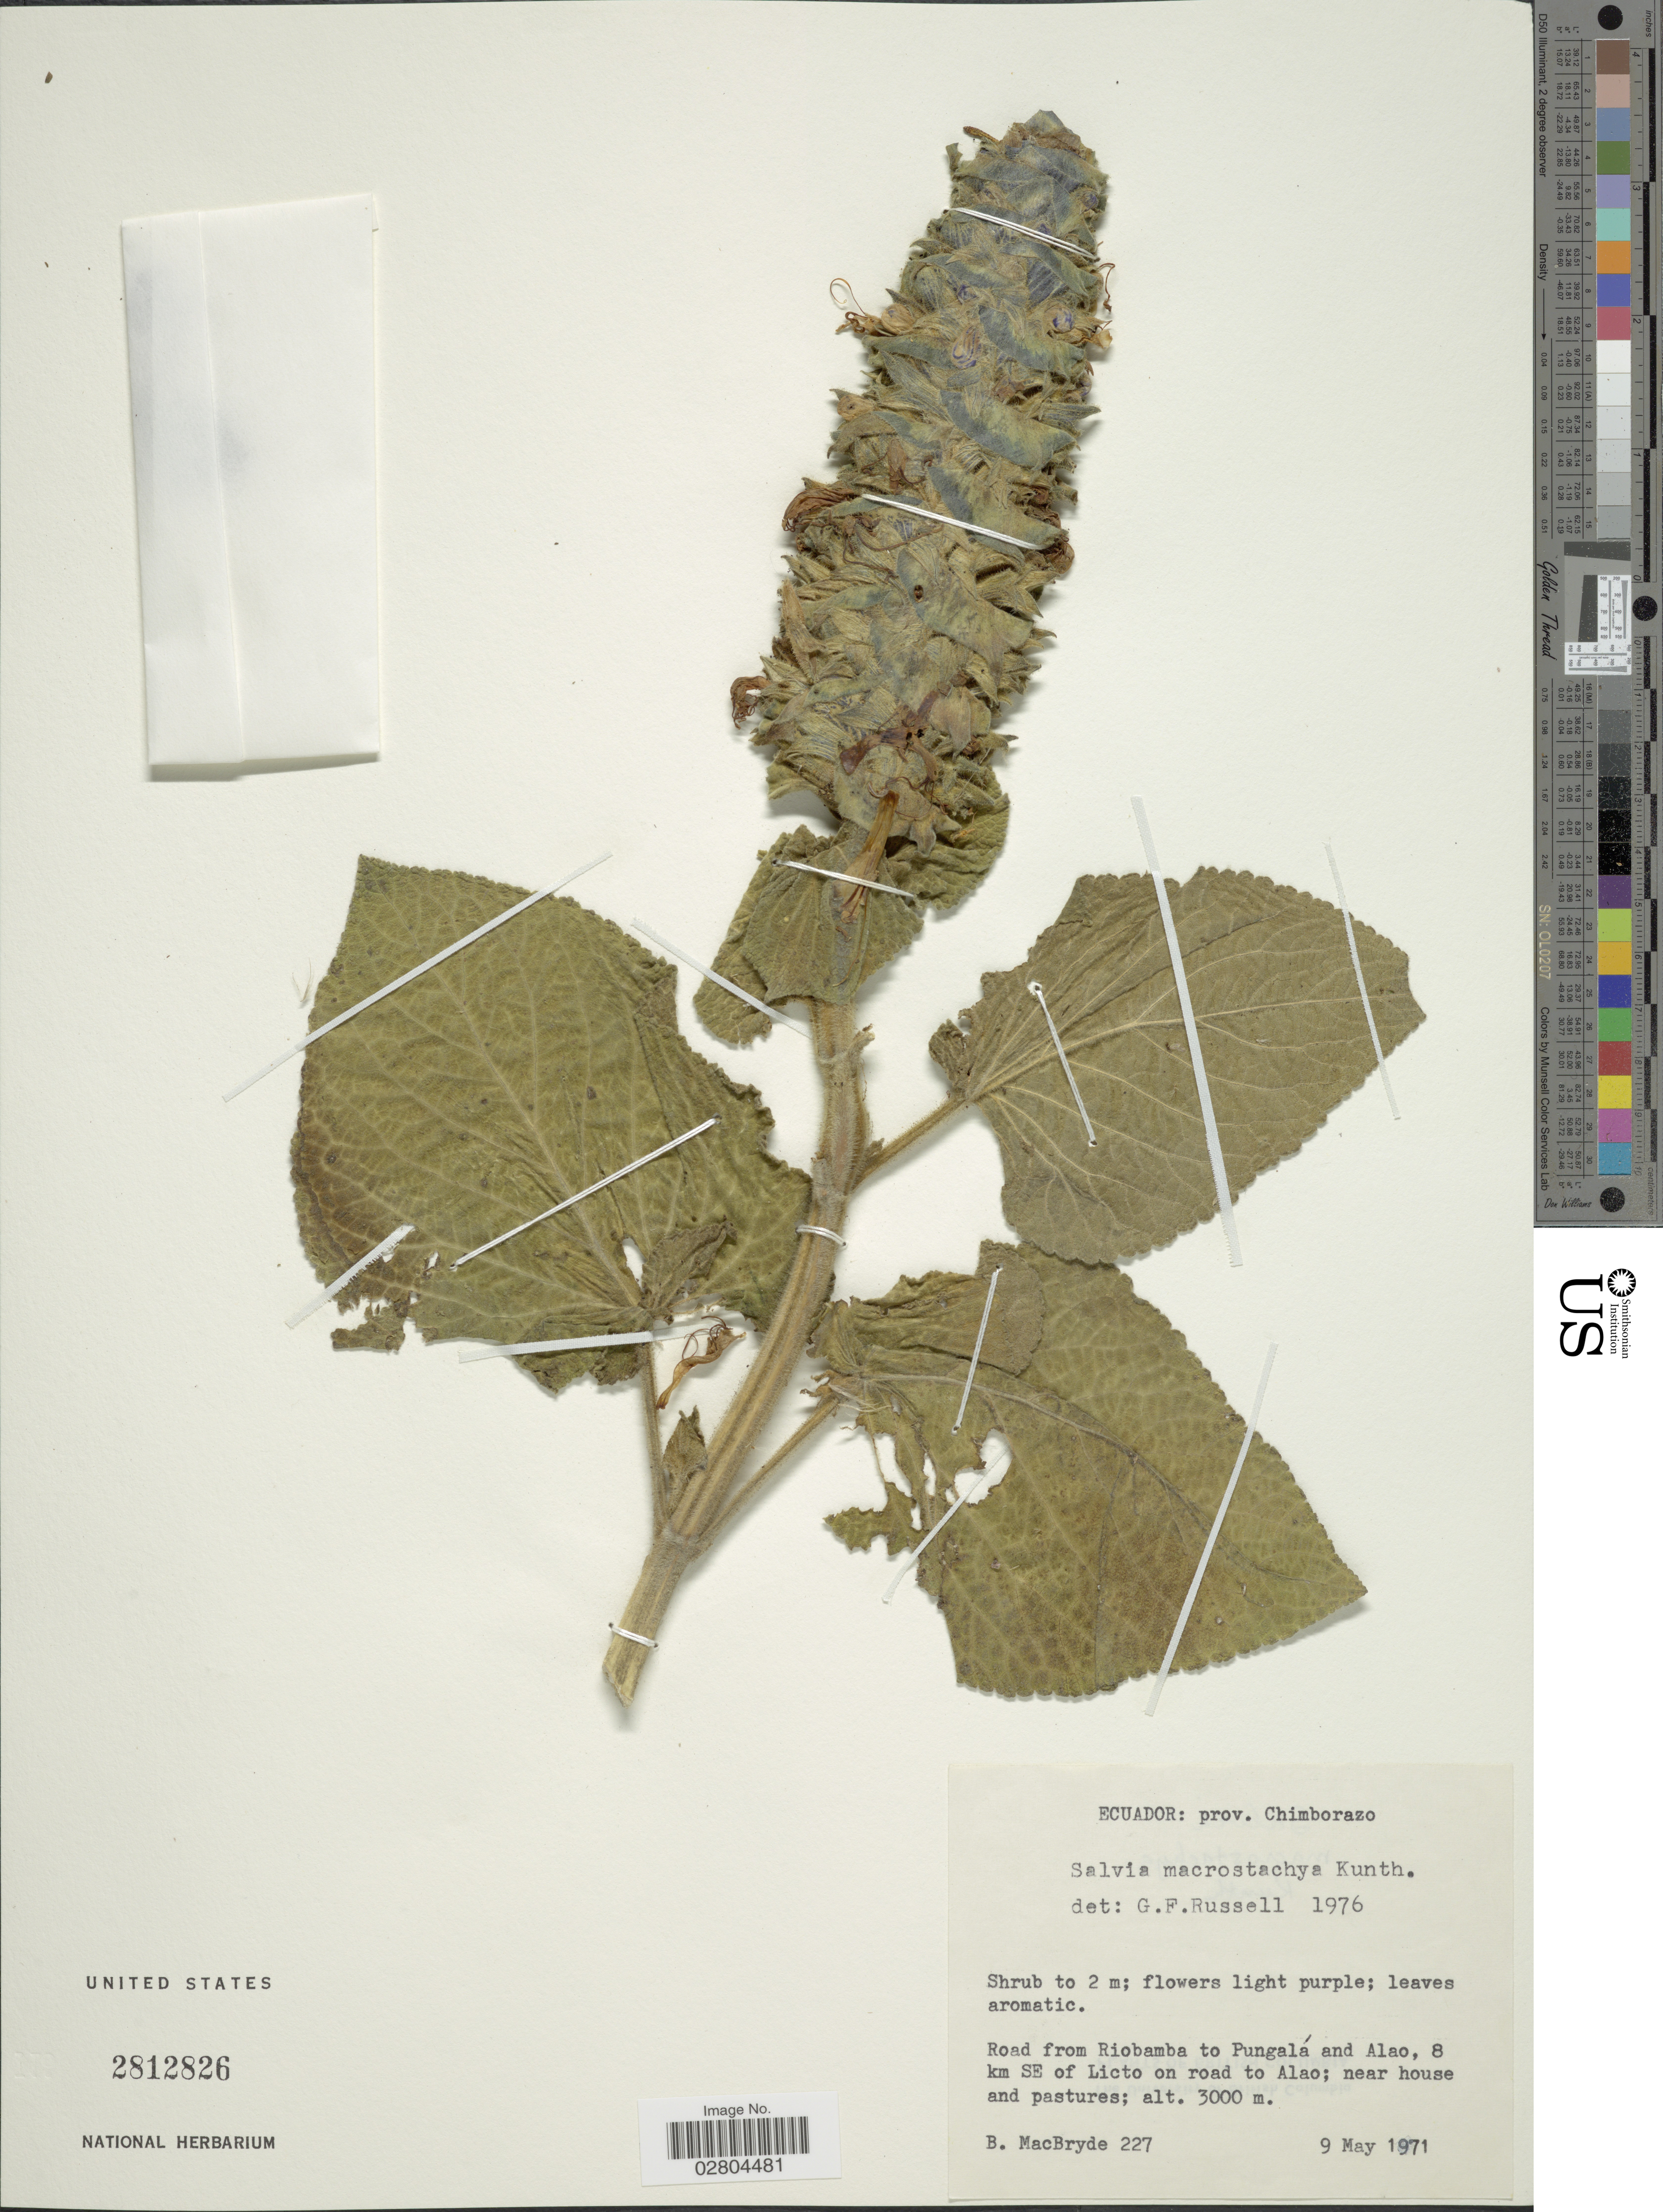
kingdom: Plantae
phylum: Tracheophyta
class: Magnoliopsida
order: Lamiales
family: Lamiaceae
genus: Salvia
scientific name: Salvia macrostachya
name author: Kunth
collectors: B. MacBryde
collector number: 227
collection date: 1971-05-09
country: Ecuador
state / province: Chimborazo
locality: Road from Riobamba to Pungalá and Alao, 8 km SE of Licto on road to Alao; near house and pastures.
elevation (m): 3000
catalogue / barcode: US 2812826